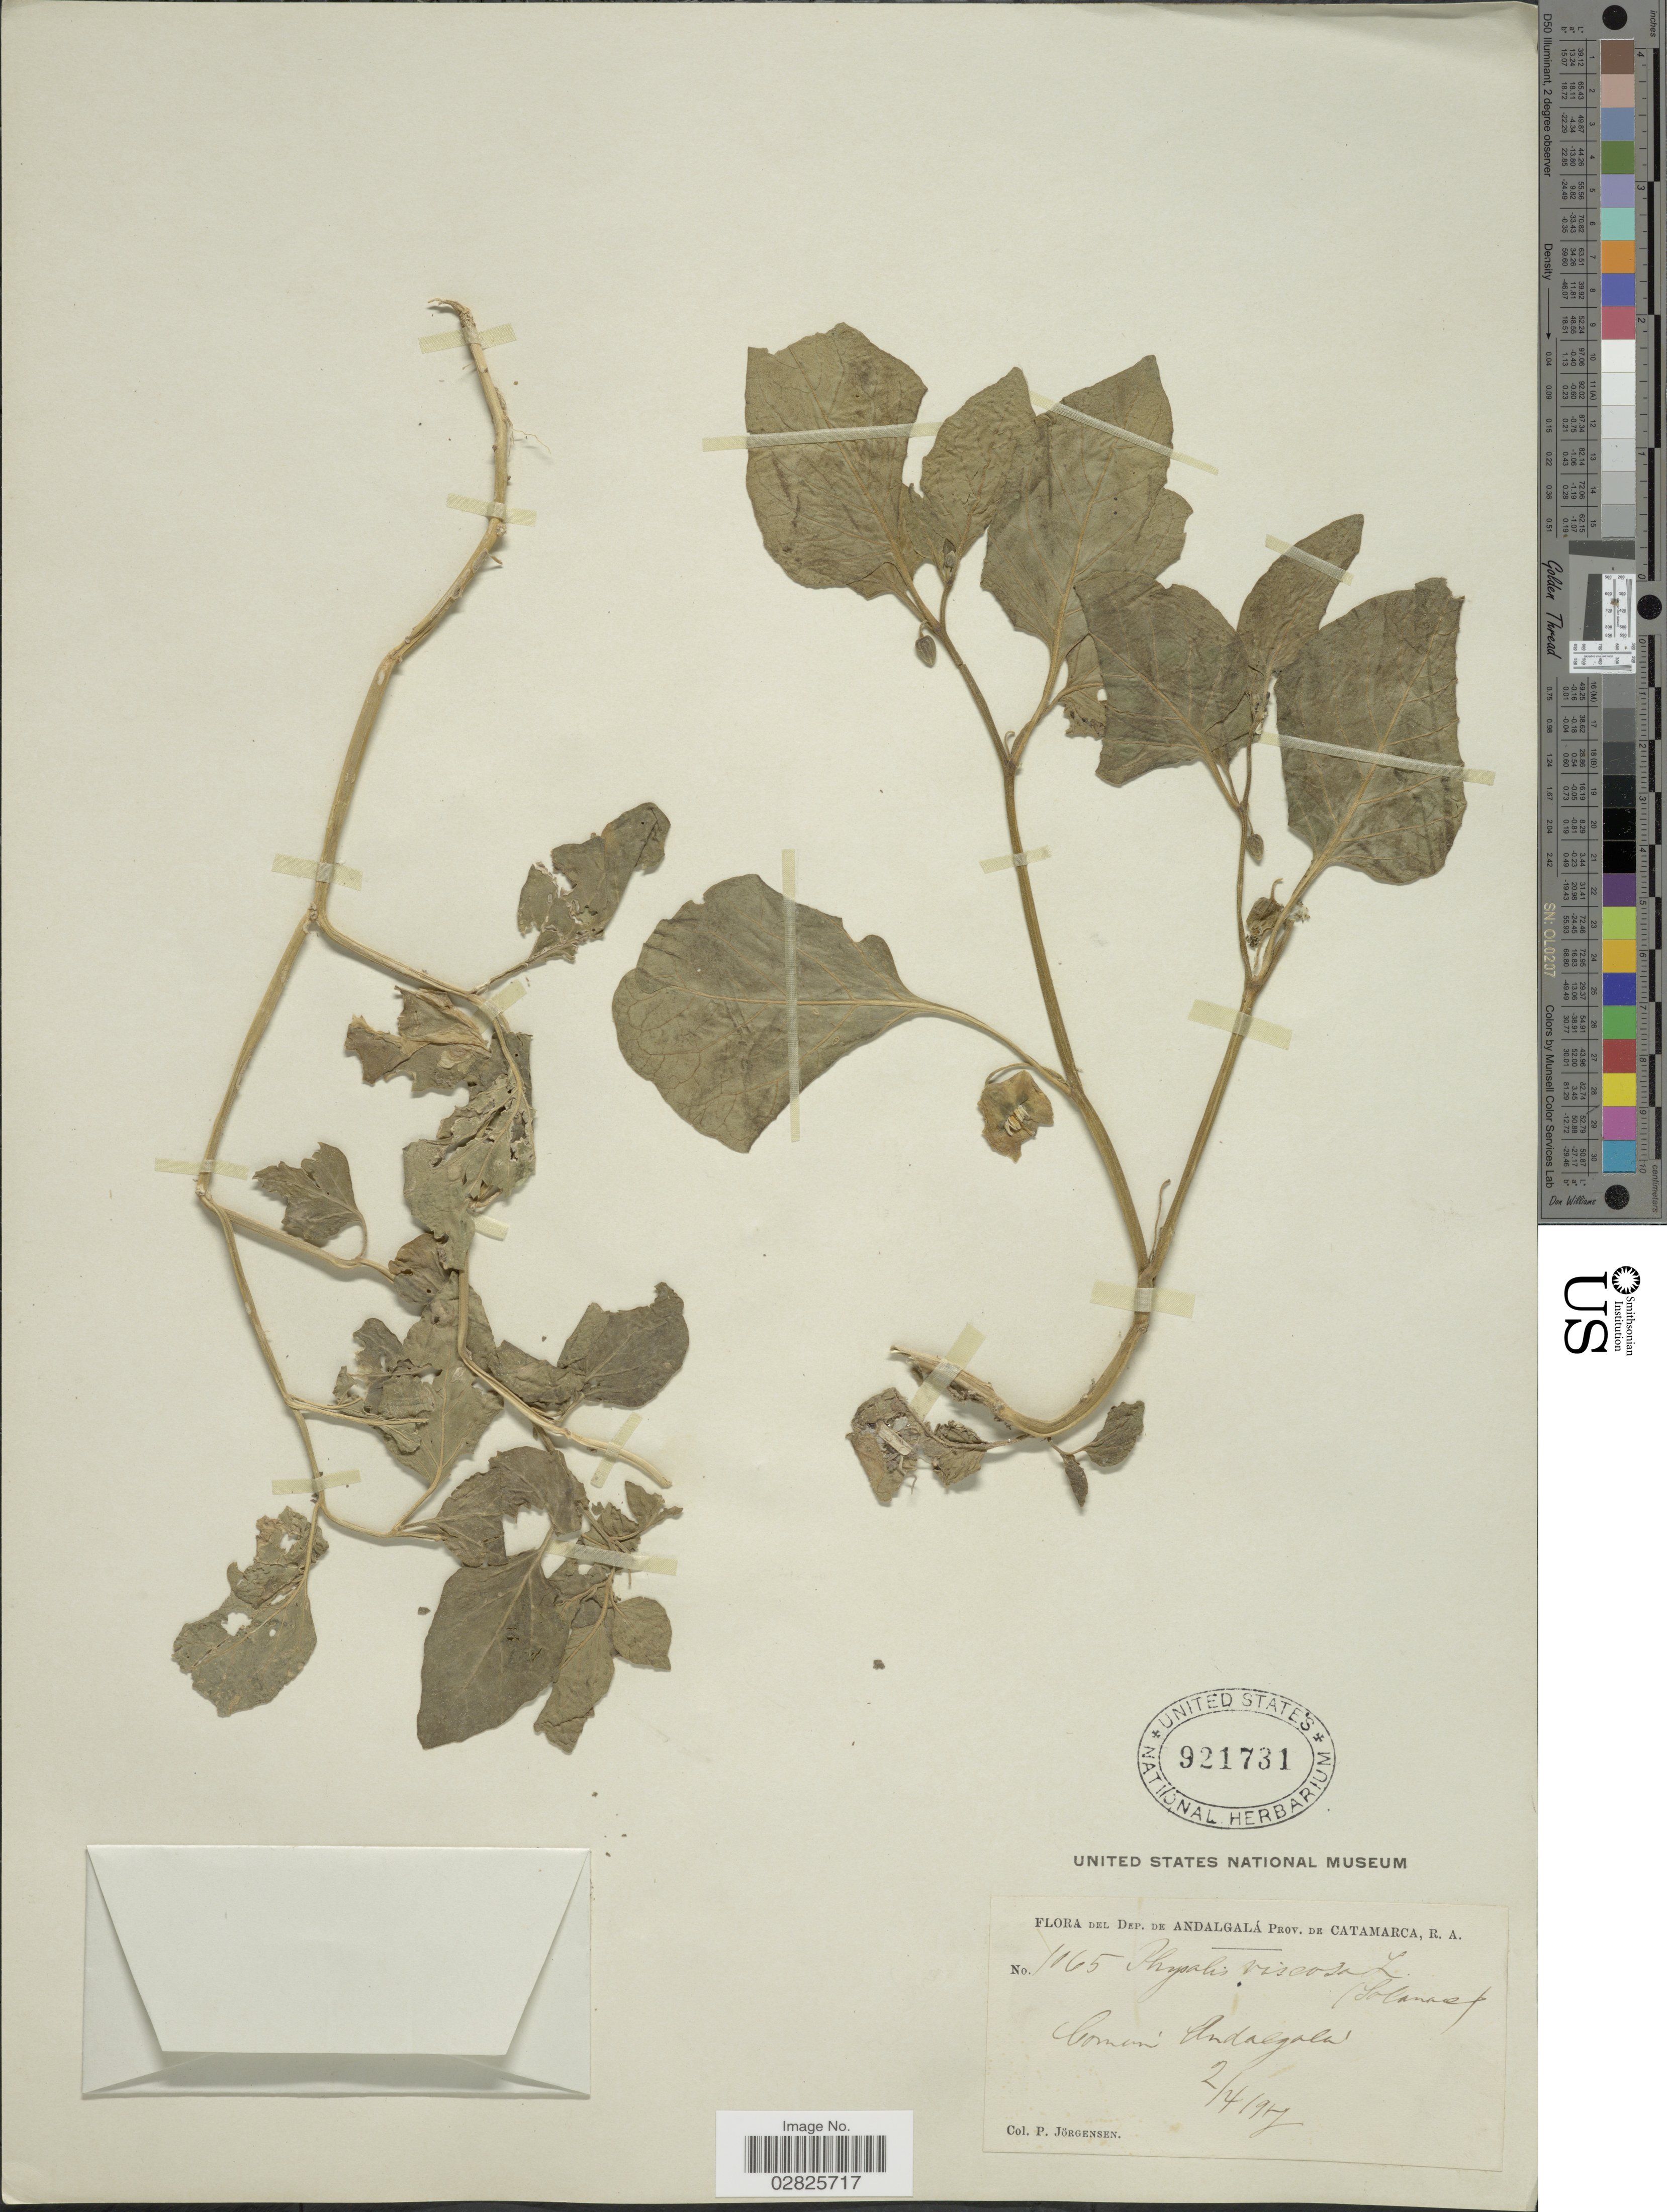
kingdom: Plantae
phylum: Tracheophyta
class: Magnoliopsida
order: Solanales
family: Solanaceae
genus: Physalis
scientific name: Physalis viscosa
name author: L.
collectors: P. Jörgensen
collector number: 1065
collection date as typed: Transcribed d/m/y: 2/4/97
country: Argentina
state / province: Catamarca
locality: Dep. de Andalgalá. Comun. Andalgala.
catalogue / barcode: US 921731